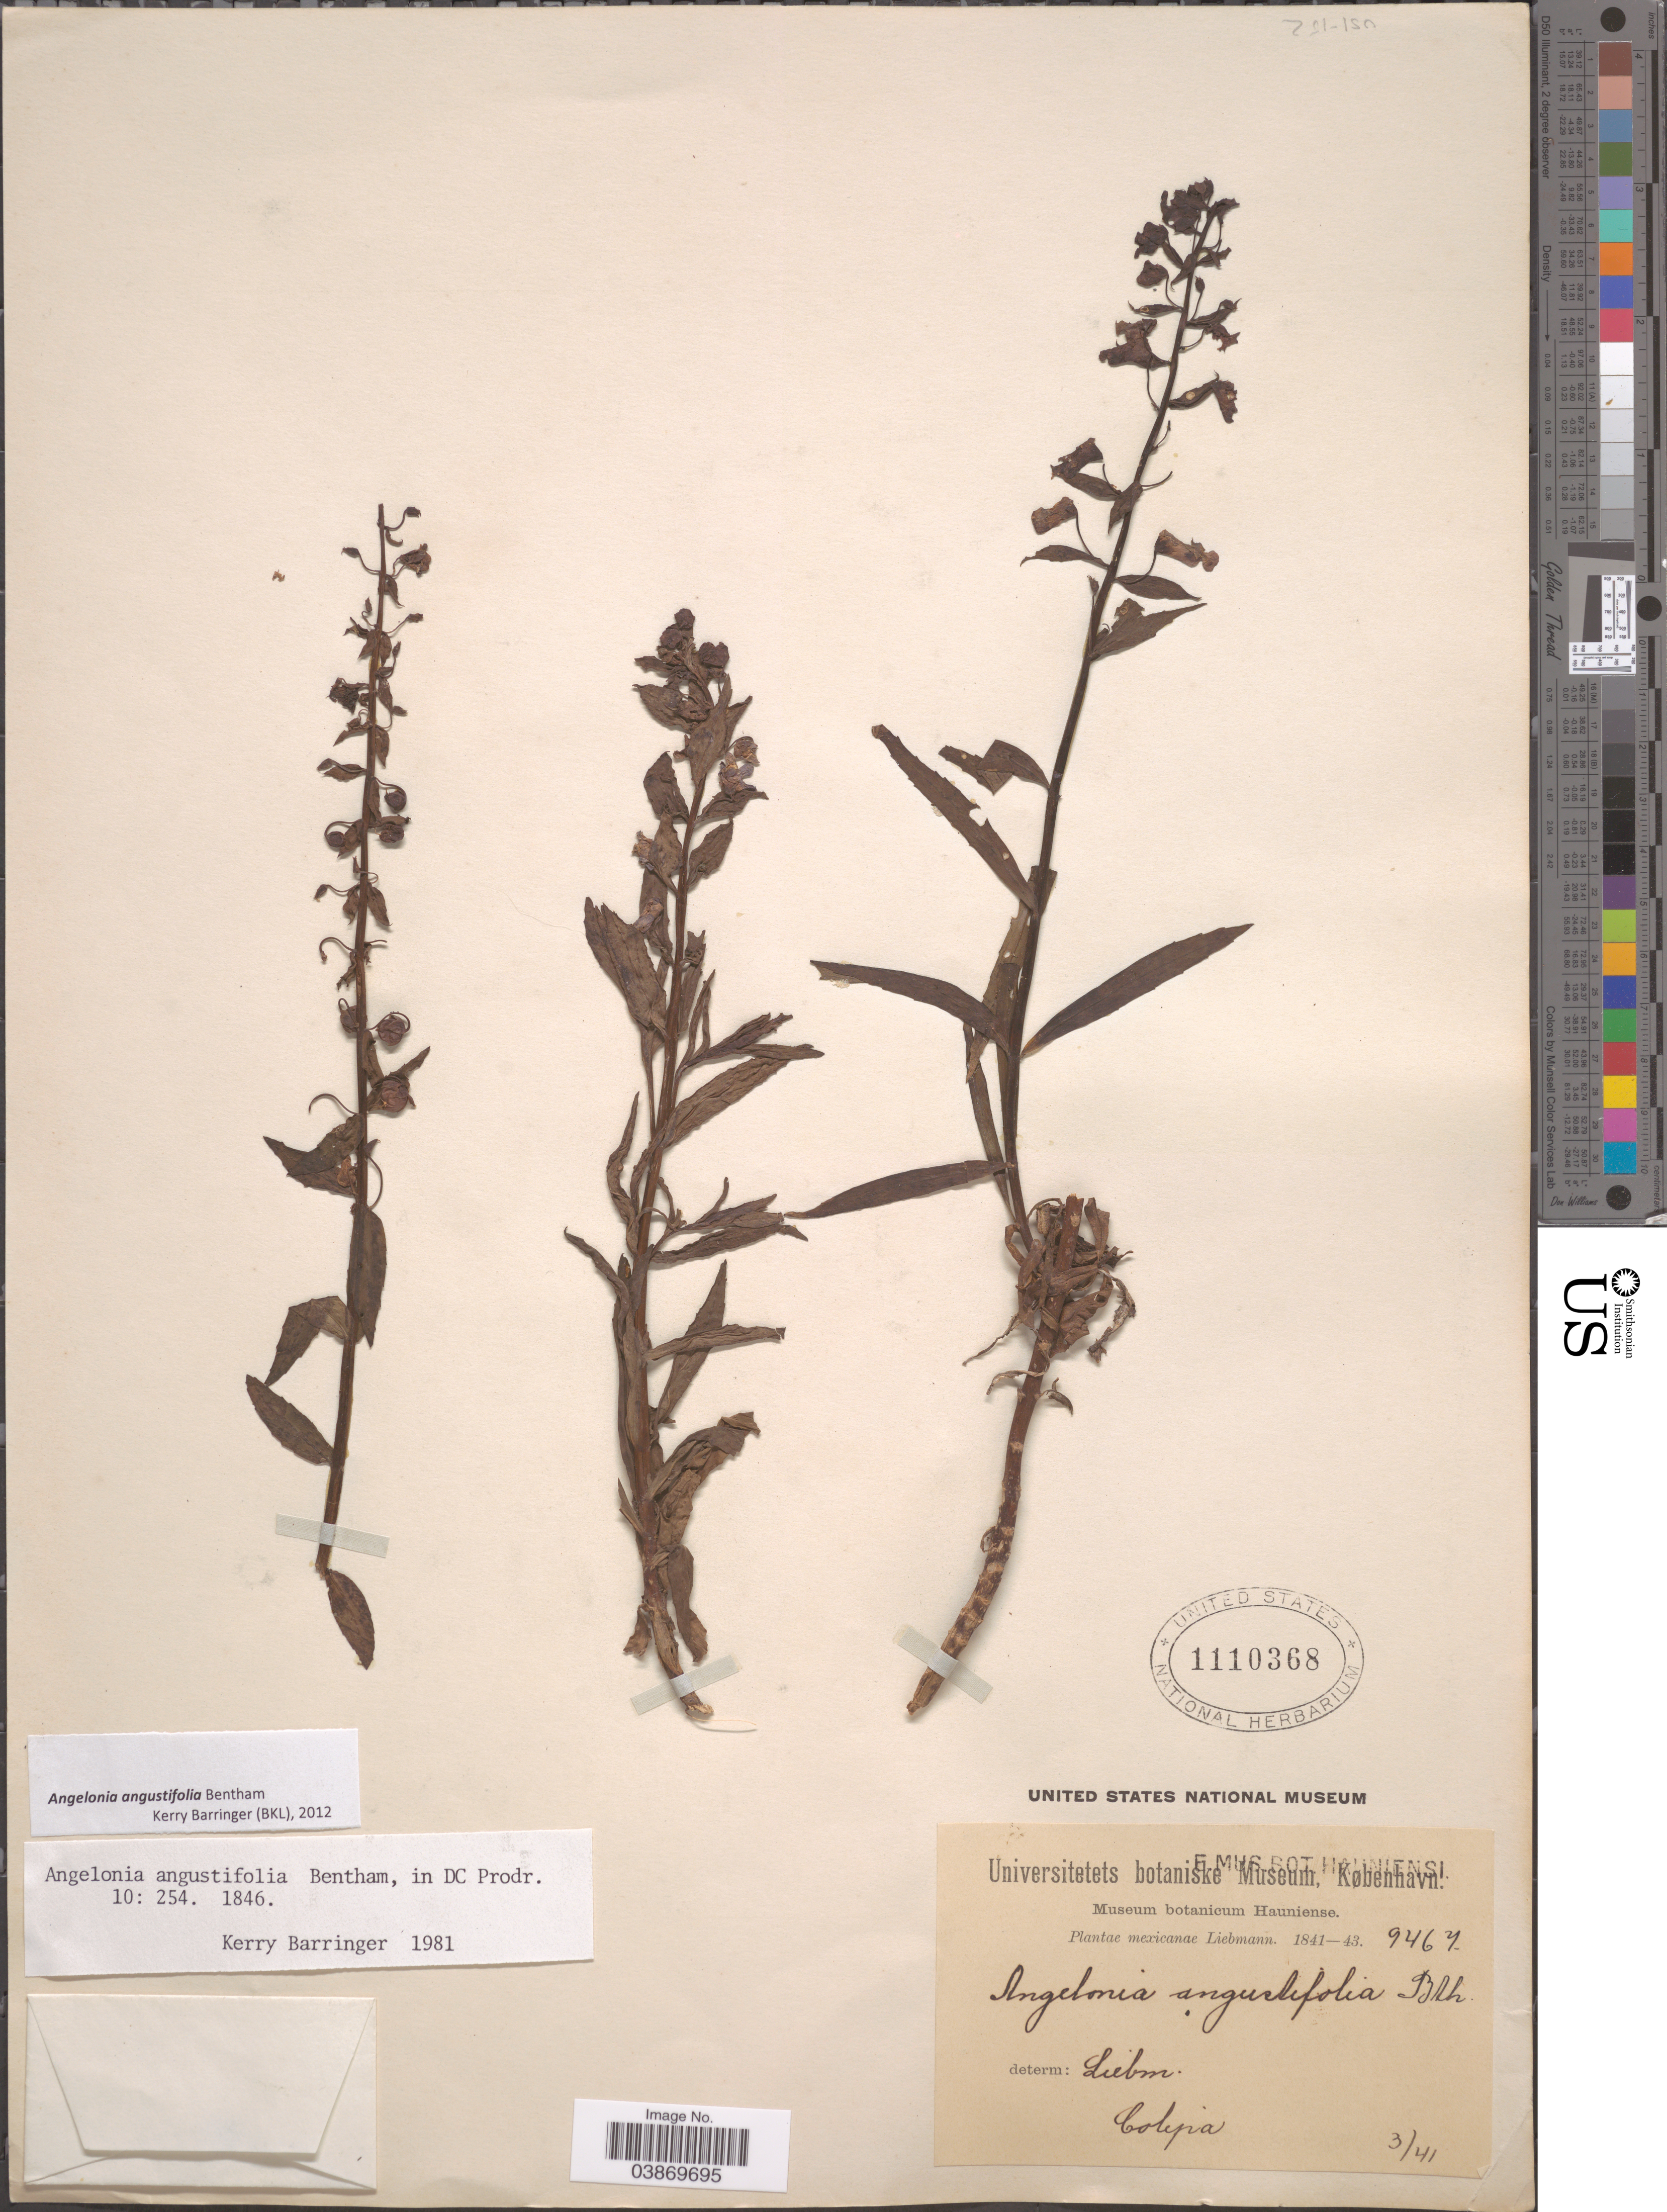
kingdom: Plantae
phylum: Tracheophyta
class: Magnoliopsida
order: Lamiales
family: Plantaginaceae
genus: Angelonia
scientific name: Angelonia angustifolia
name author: Benth.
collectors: Liebmann, --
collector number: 9464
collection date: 1841-03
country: Mexico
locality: Colepia.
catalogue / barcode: US 1110368